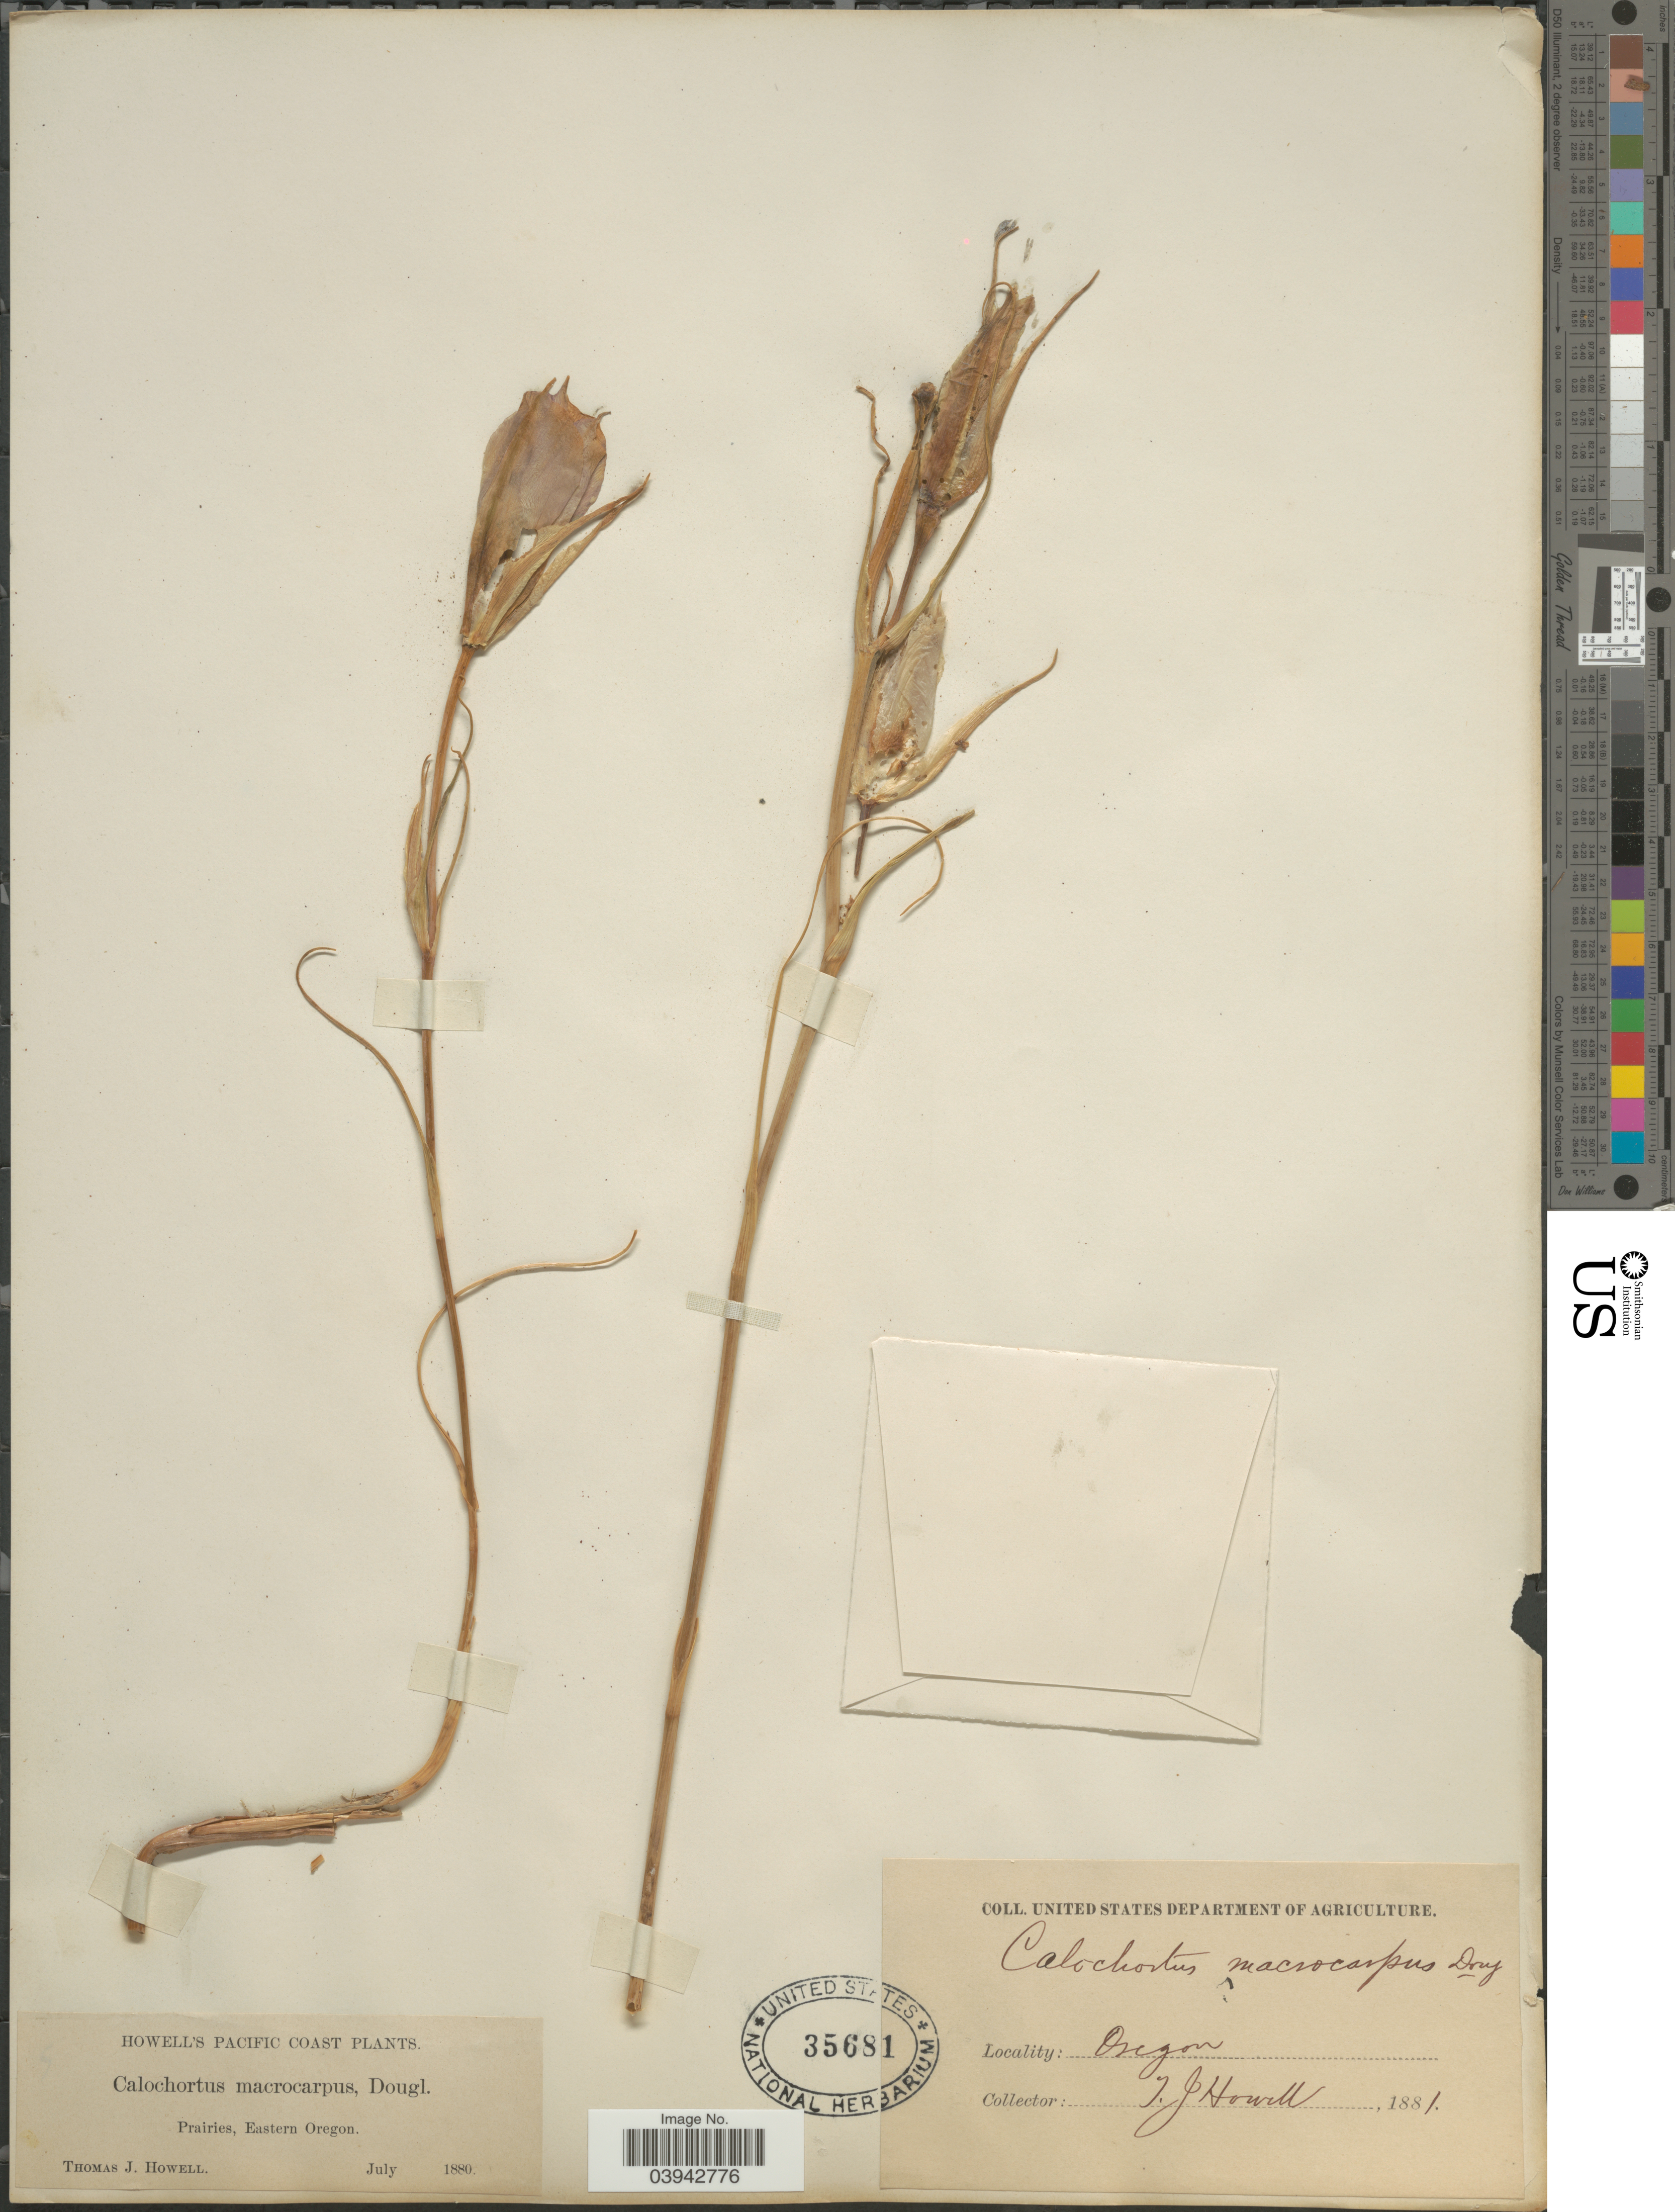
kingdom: Plantae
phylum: Tracheophyta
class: Liliopsida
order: Liliales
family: Liliaceae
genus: Calochortus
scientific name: Calochortus macrocarpus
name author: Douglas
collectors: T. J. Howell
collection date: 1880-07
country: United States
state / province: Oregon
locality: Pacific Coast. Eastern Oregon.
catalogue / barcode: US 35681